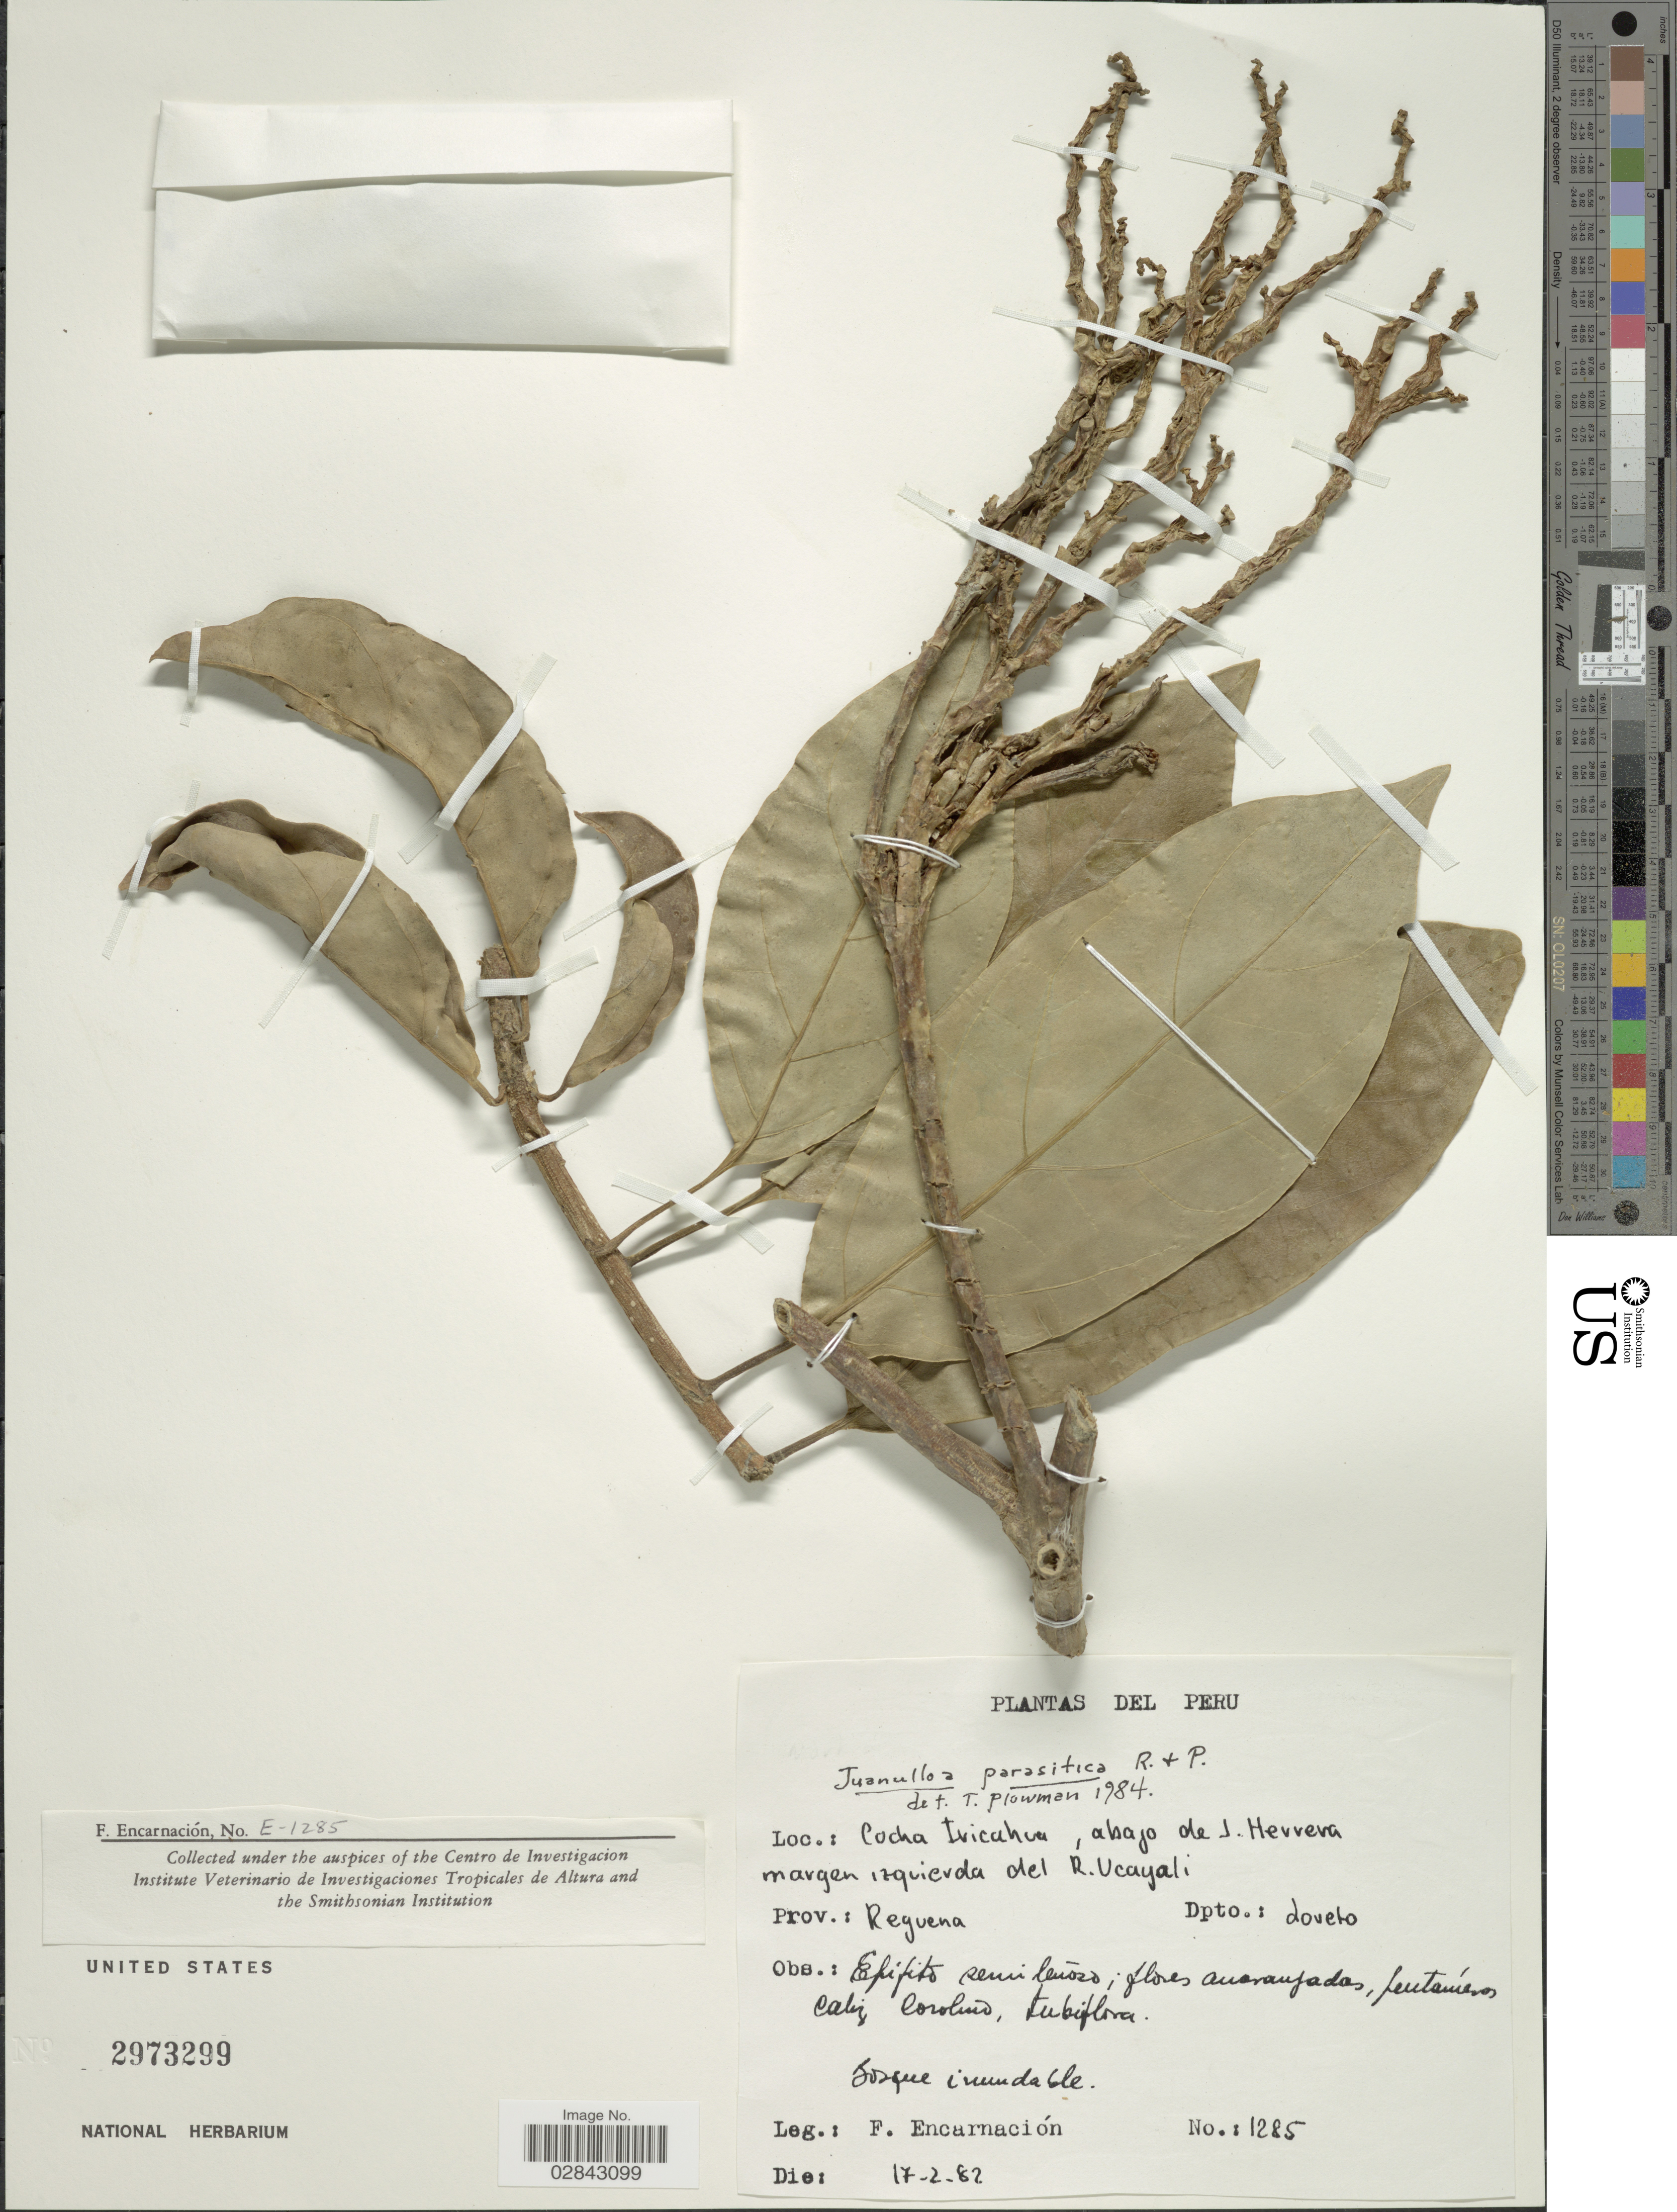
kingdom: Plantae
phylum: Tracheophyta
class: Magnoliopsida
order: Solanales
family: Solanaceae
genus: Juanulloa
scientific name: Juanulloa parasitica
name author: Ruiz & Pav.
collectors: F. Encarnación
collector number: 1285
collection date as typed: Transcribed d/m/y: 17/2/82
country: Peru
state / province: Loreto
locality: Cocha Iricahua, abajo de J. Herrera margen izquierda del R. Ucayali. Prov.: Reguena. Dpto.: Loreto.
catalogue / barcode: US 2973299